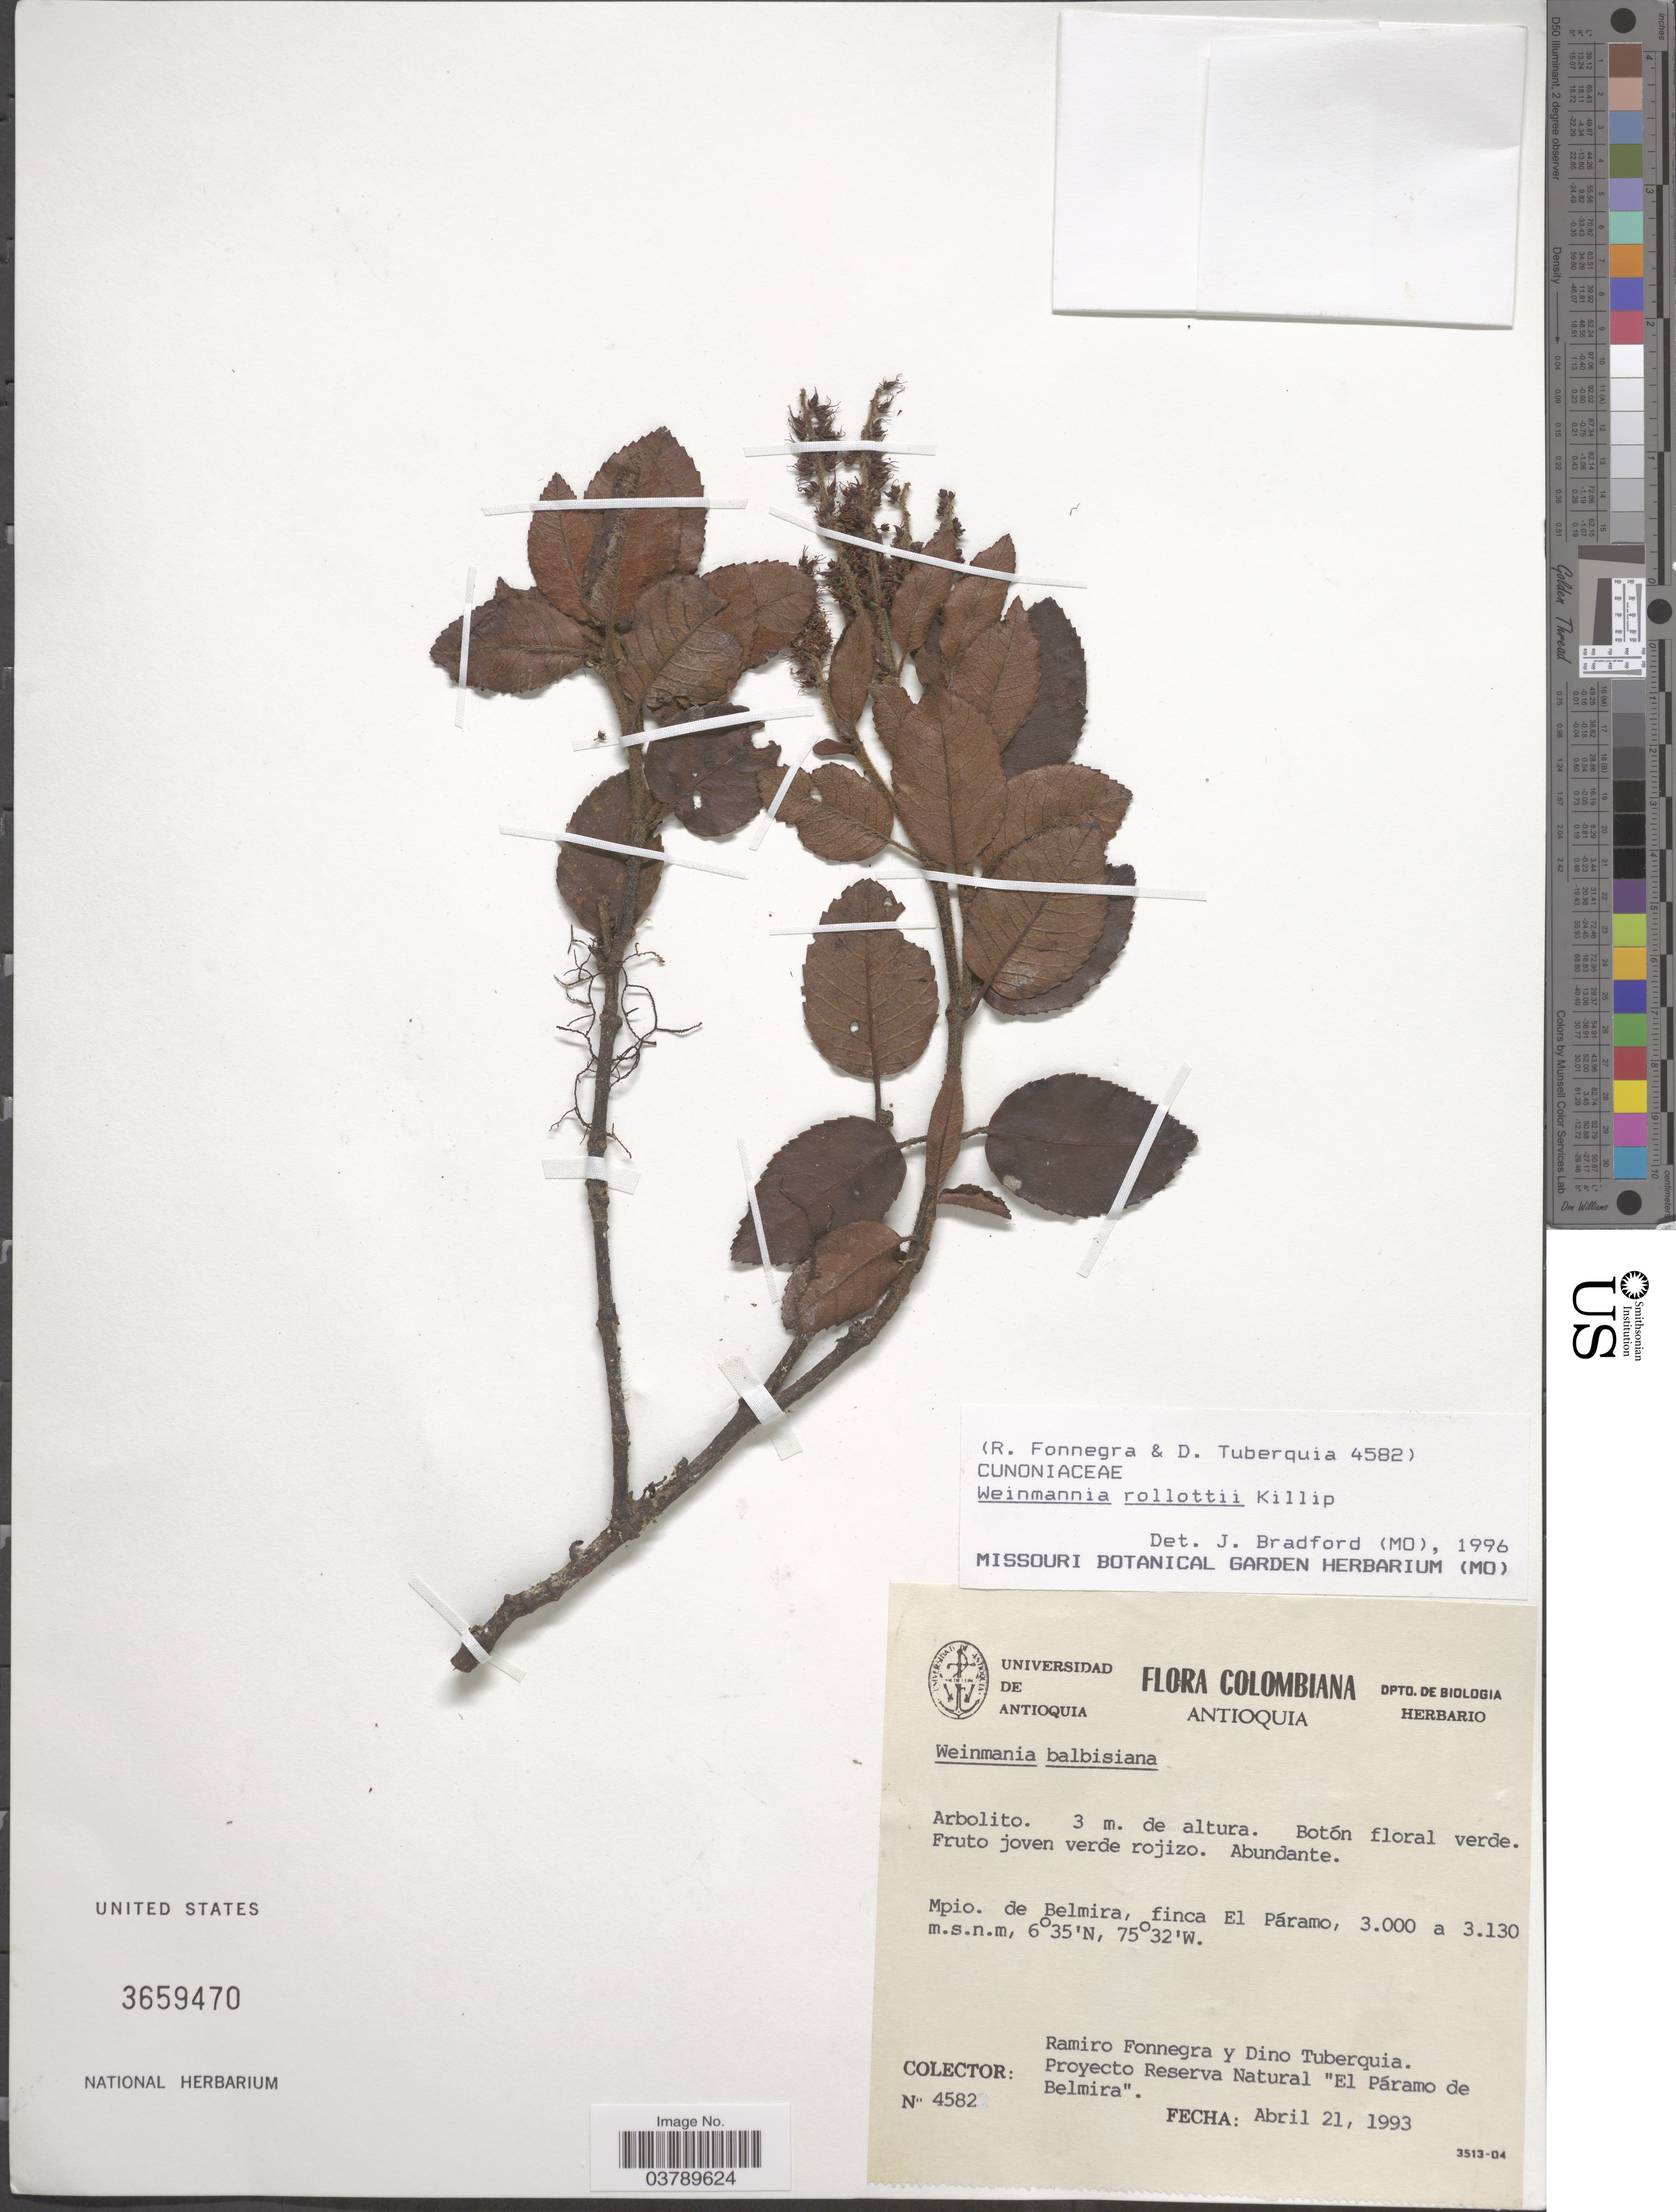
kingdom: Plantae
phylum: Tracheophyta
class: Magnoliopsida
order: Oxalidales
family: Cunoniaceae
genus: Weinmannia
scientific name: Weinmannia rollottii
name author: Killip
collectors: R. Fonnegra & D. Tuberquia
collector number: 4582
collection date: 1993-04-21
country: Colombia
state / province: Antioquia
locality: Mpio. de Belmira, finca El Páramo.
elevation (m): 3000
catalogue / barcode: US 3659470